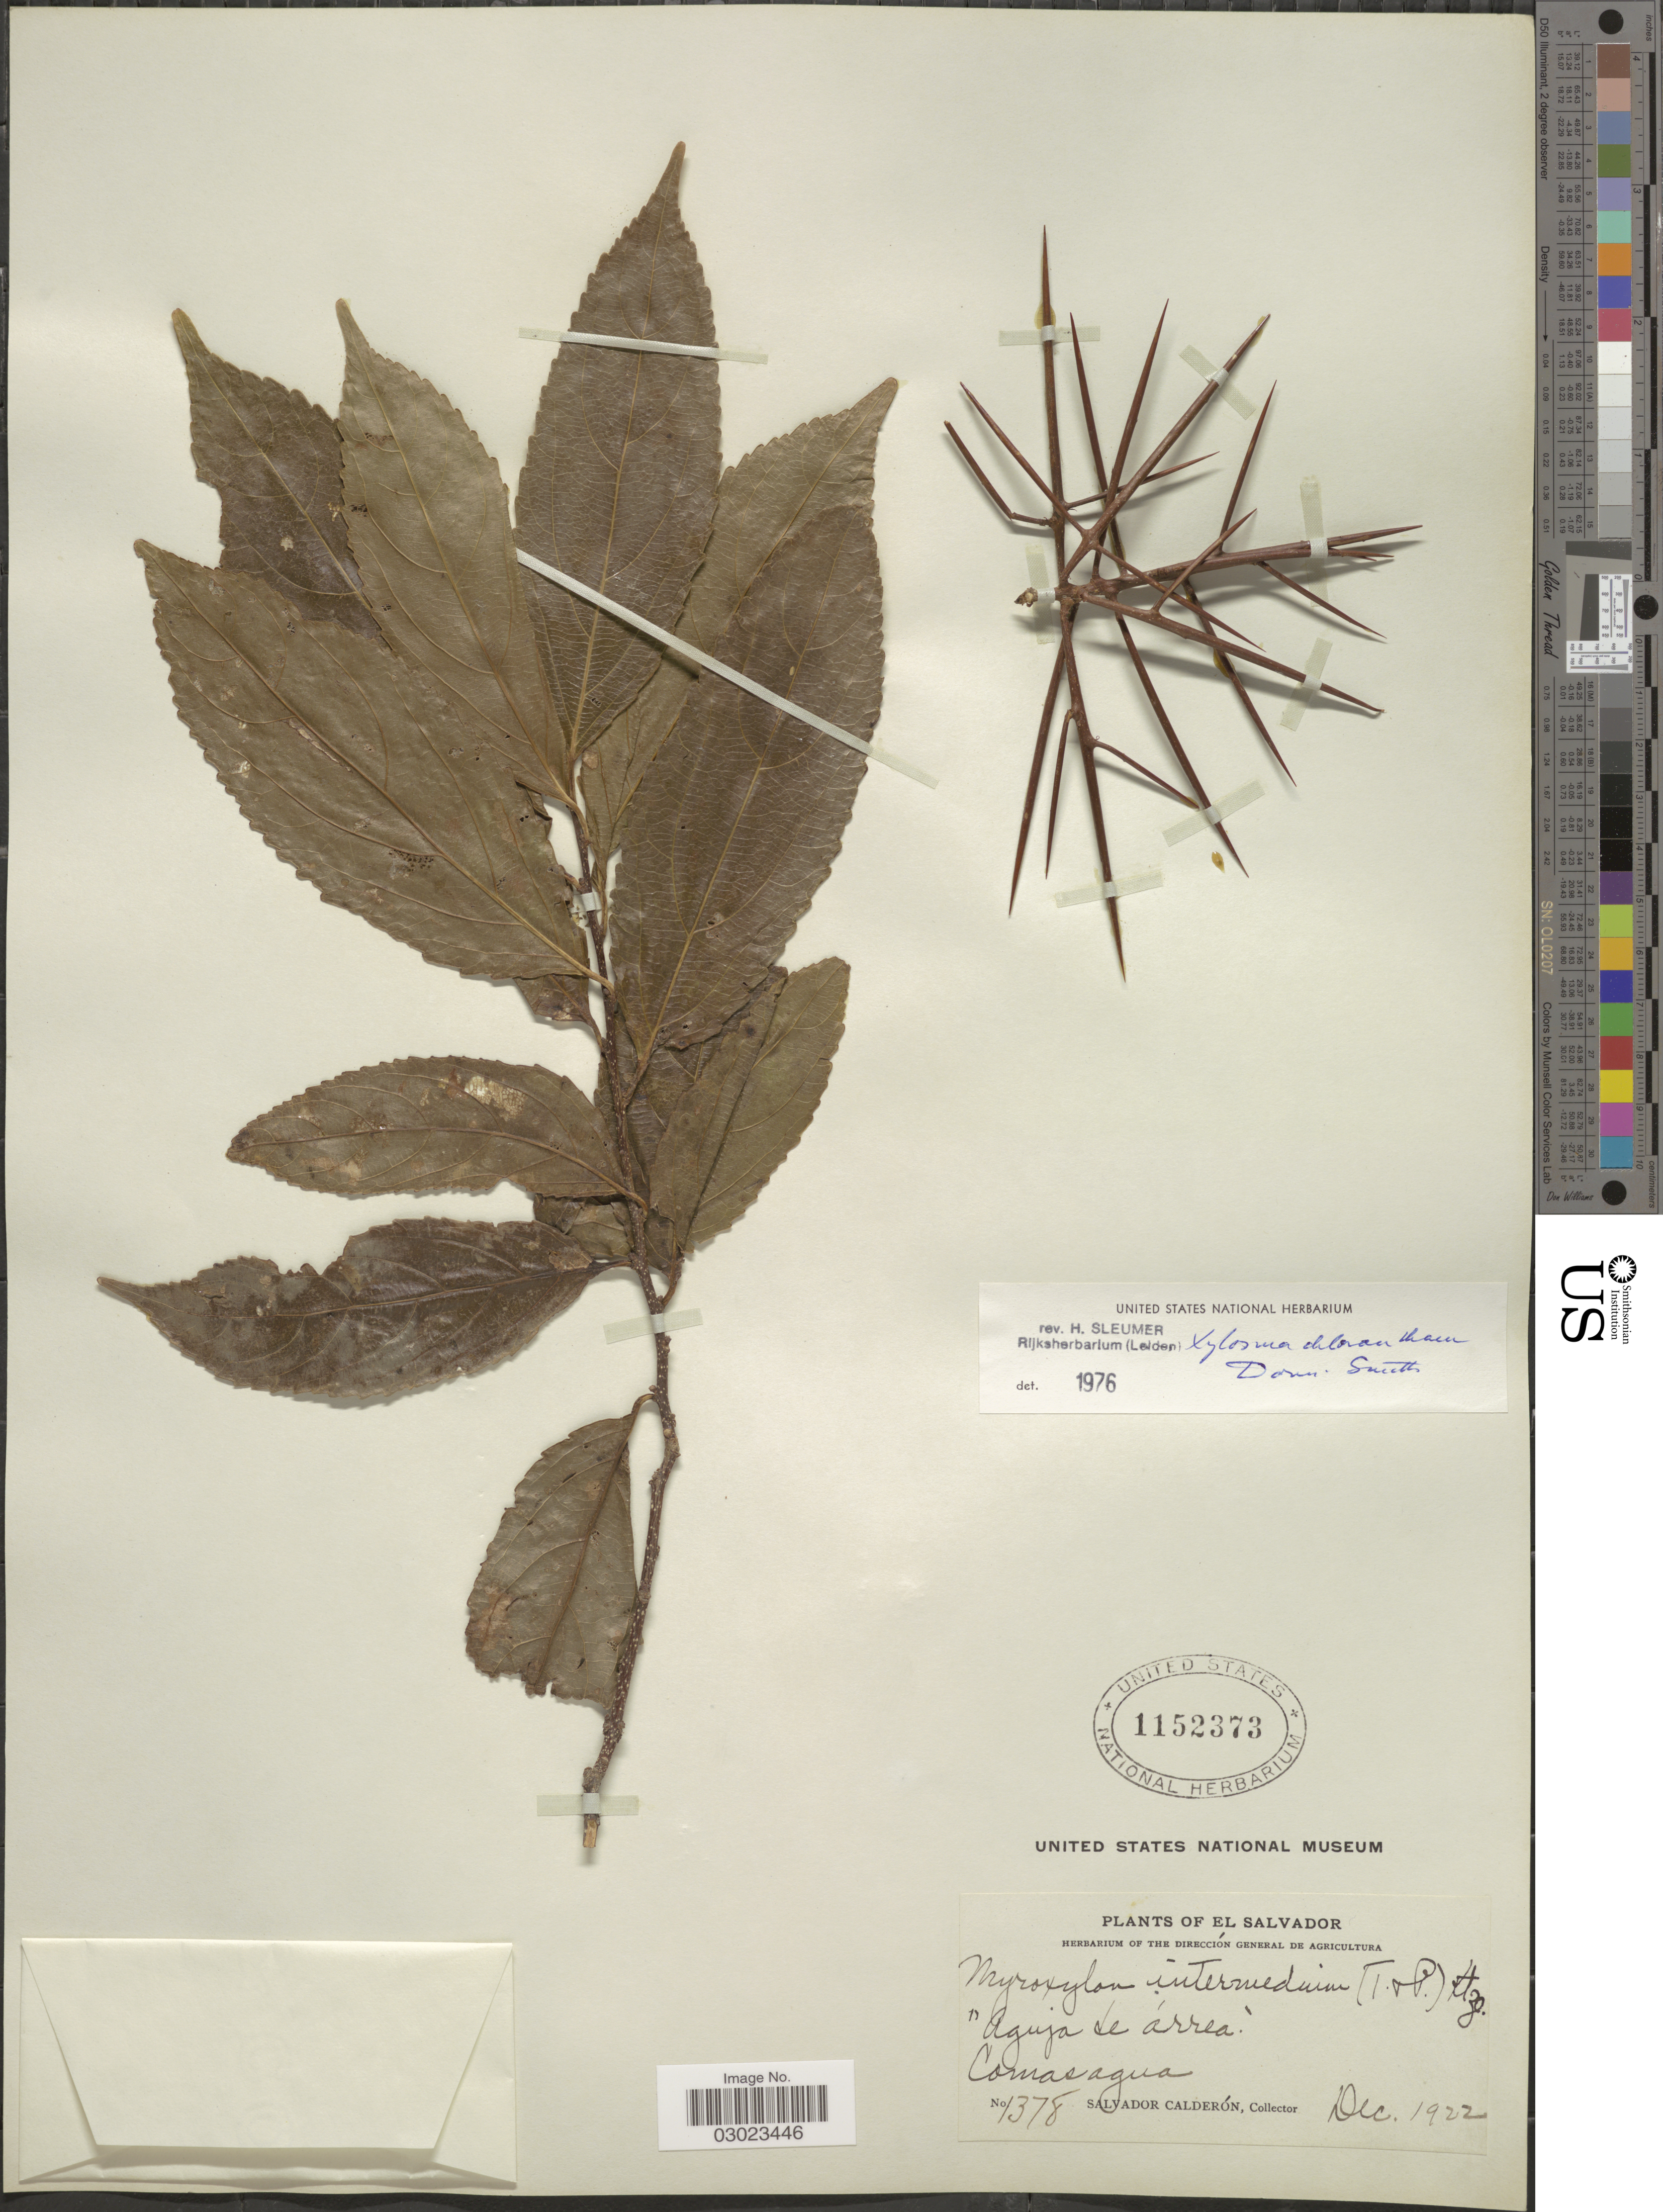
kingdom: Plantae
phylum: Tracheophyta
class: Magnoliopsida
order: Malpighiales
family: Salicaceae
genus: Xylosma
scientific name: Xylosma characantha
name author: Standl.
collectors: S. Calderón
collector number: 1378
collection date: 1922-12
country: El Salvador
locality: Comasagua.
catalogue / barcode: US 1152373